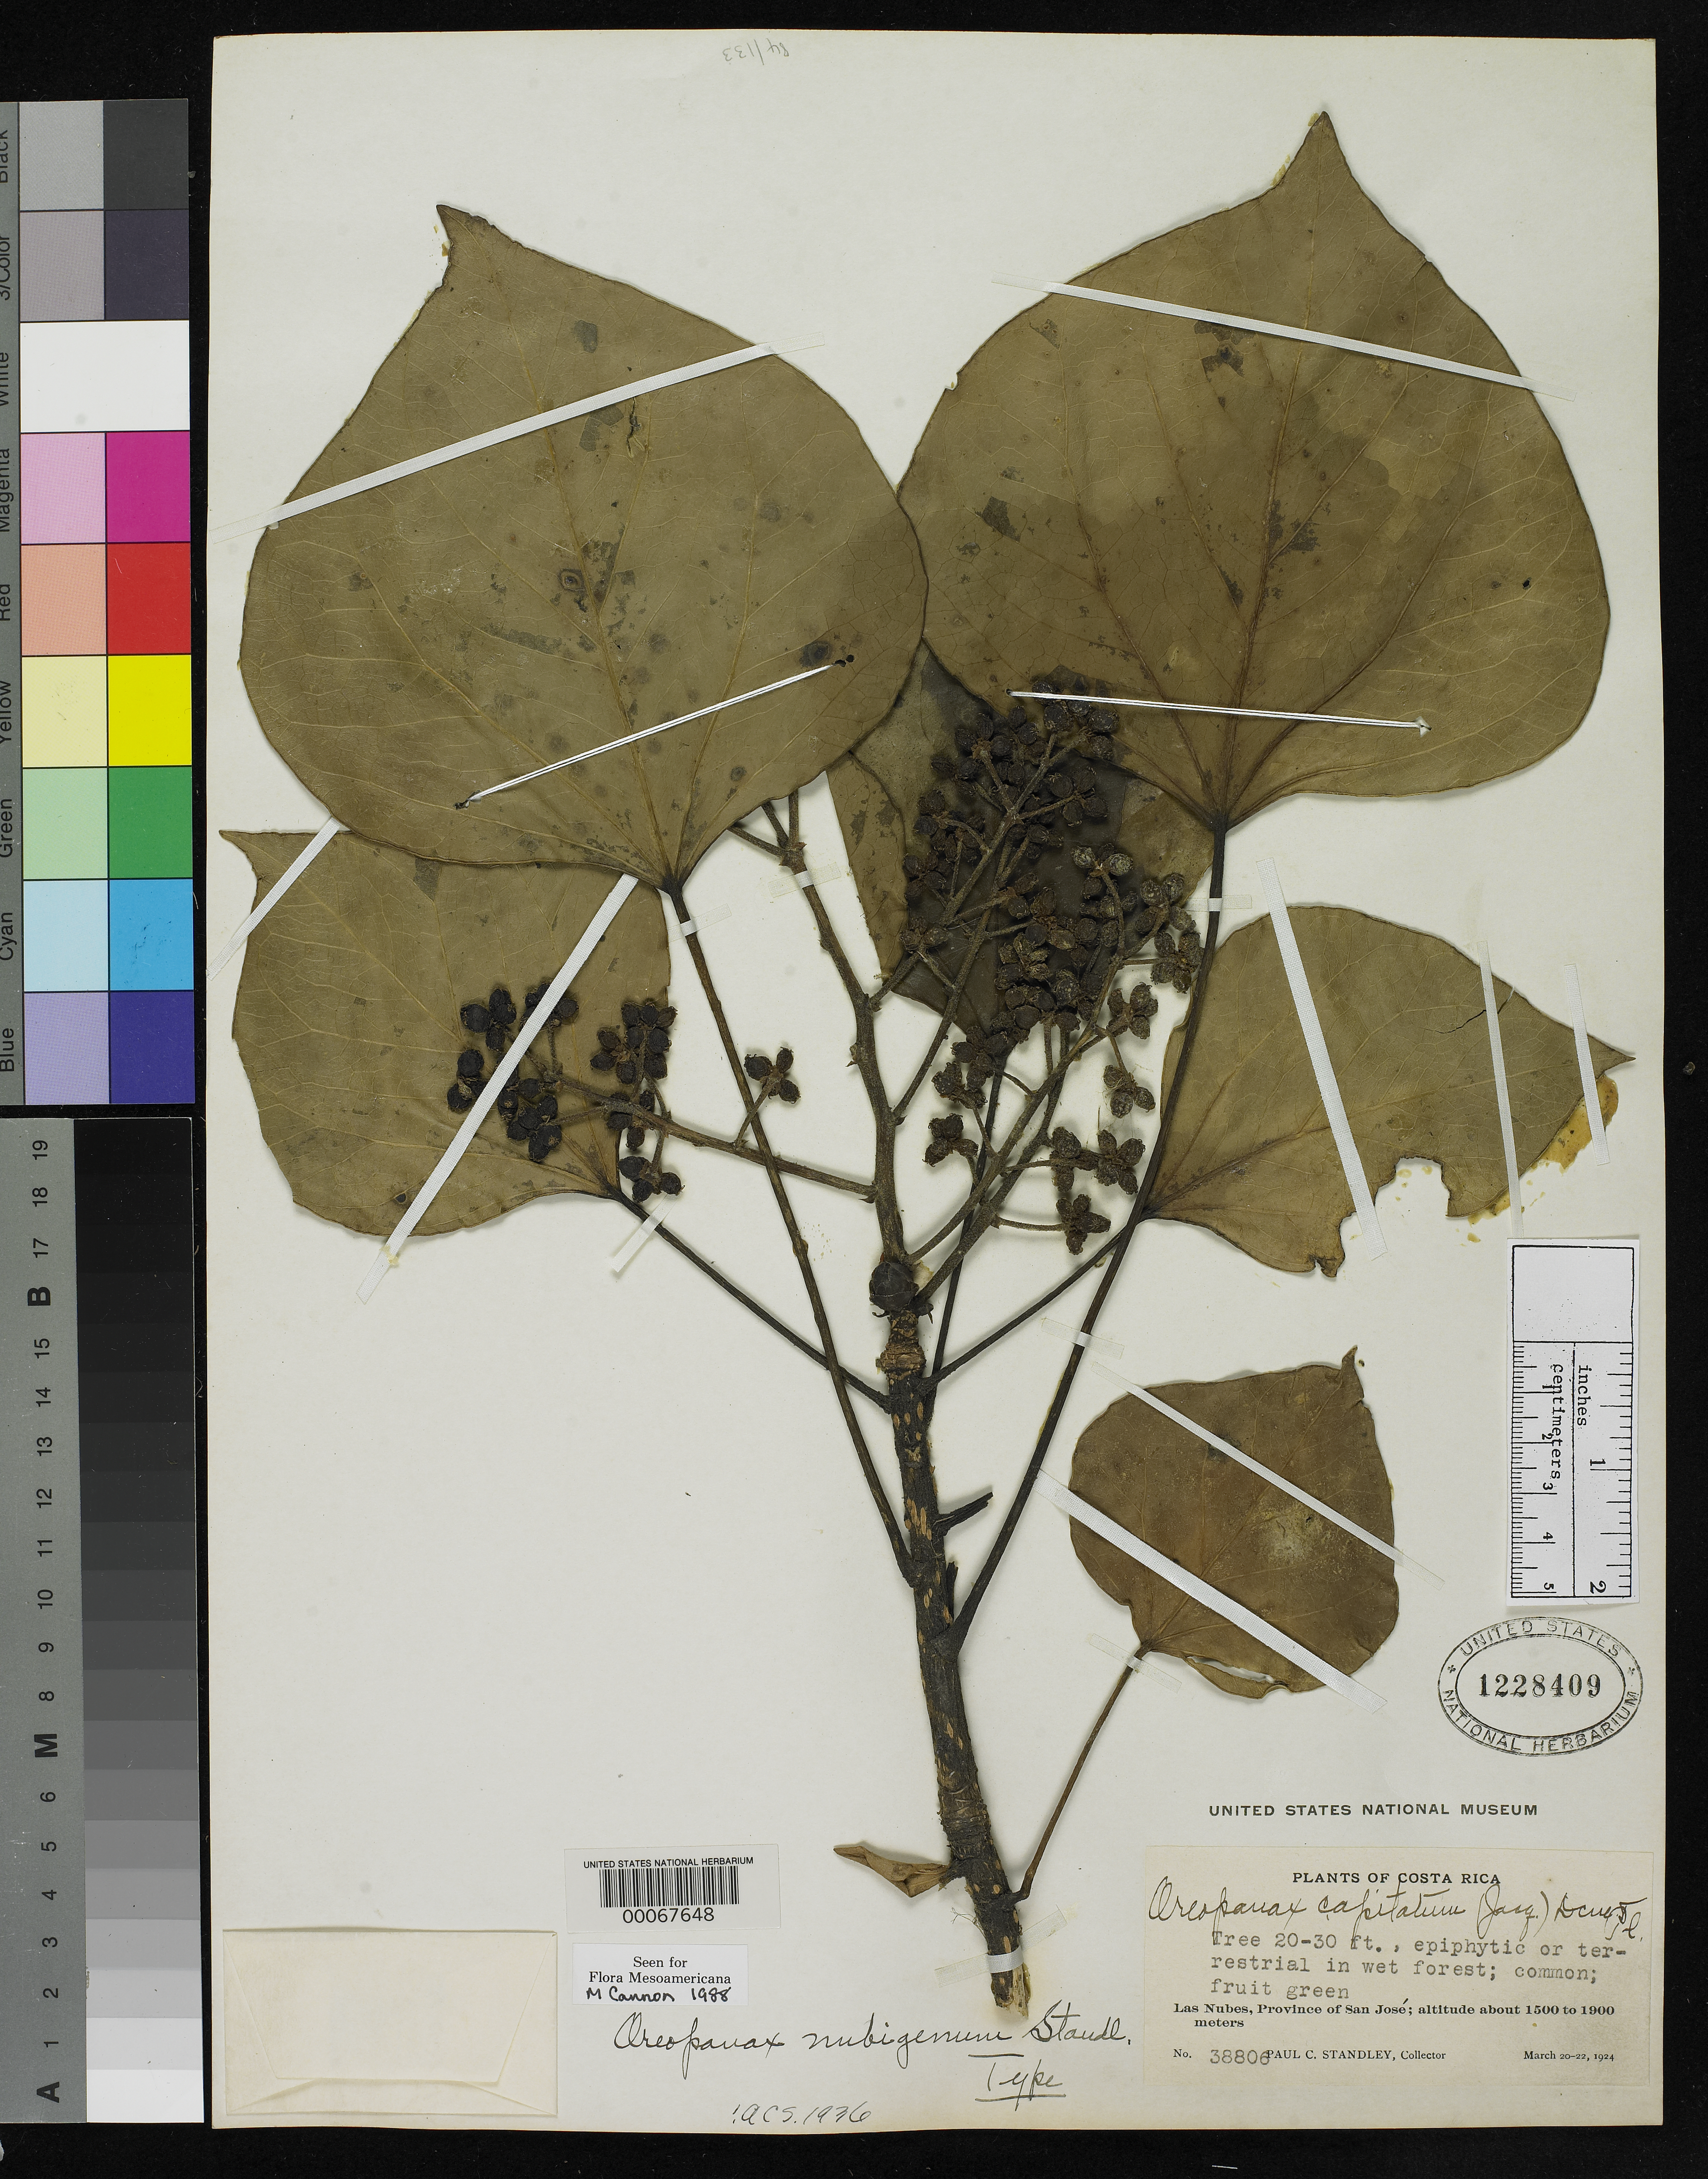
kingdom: Plantae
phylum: Tracheophyta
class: Magnoliopsida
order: Apiales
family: Araliaceae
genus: Oreopanax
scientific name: Oreopanax nubigenus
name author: Standl.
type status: Holotype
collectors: P. C. Standley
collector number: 38806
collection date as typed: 20 Mar 1924 to 22 Mar 1924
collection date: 1924-03-20/1924-03-22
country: Costa Rica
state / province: San José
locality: Las Nubes.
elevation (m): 1500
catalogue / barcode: US 1228409